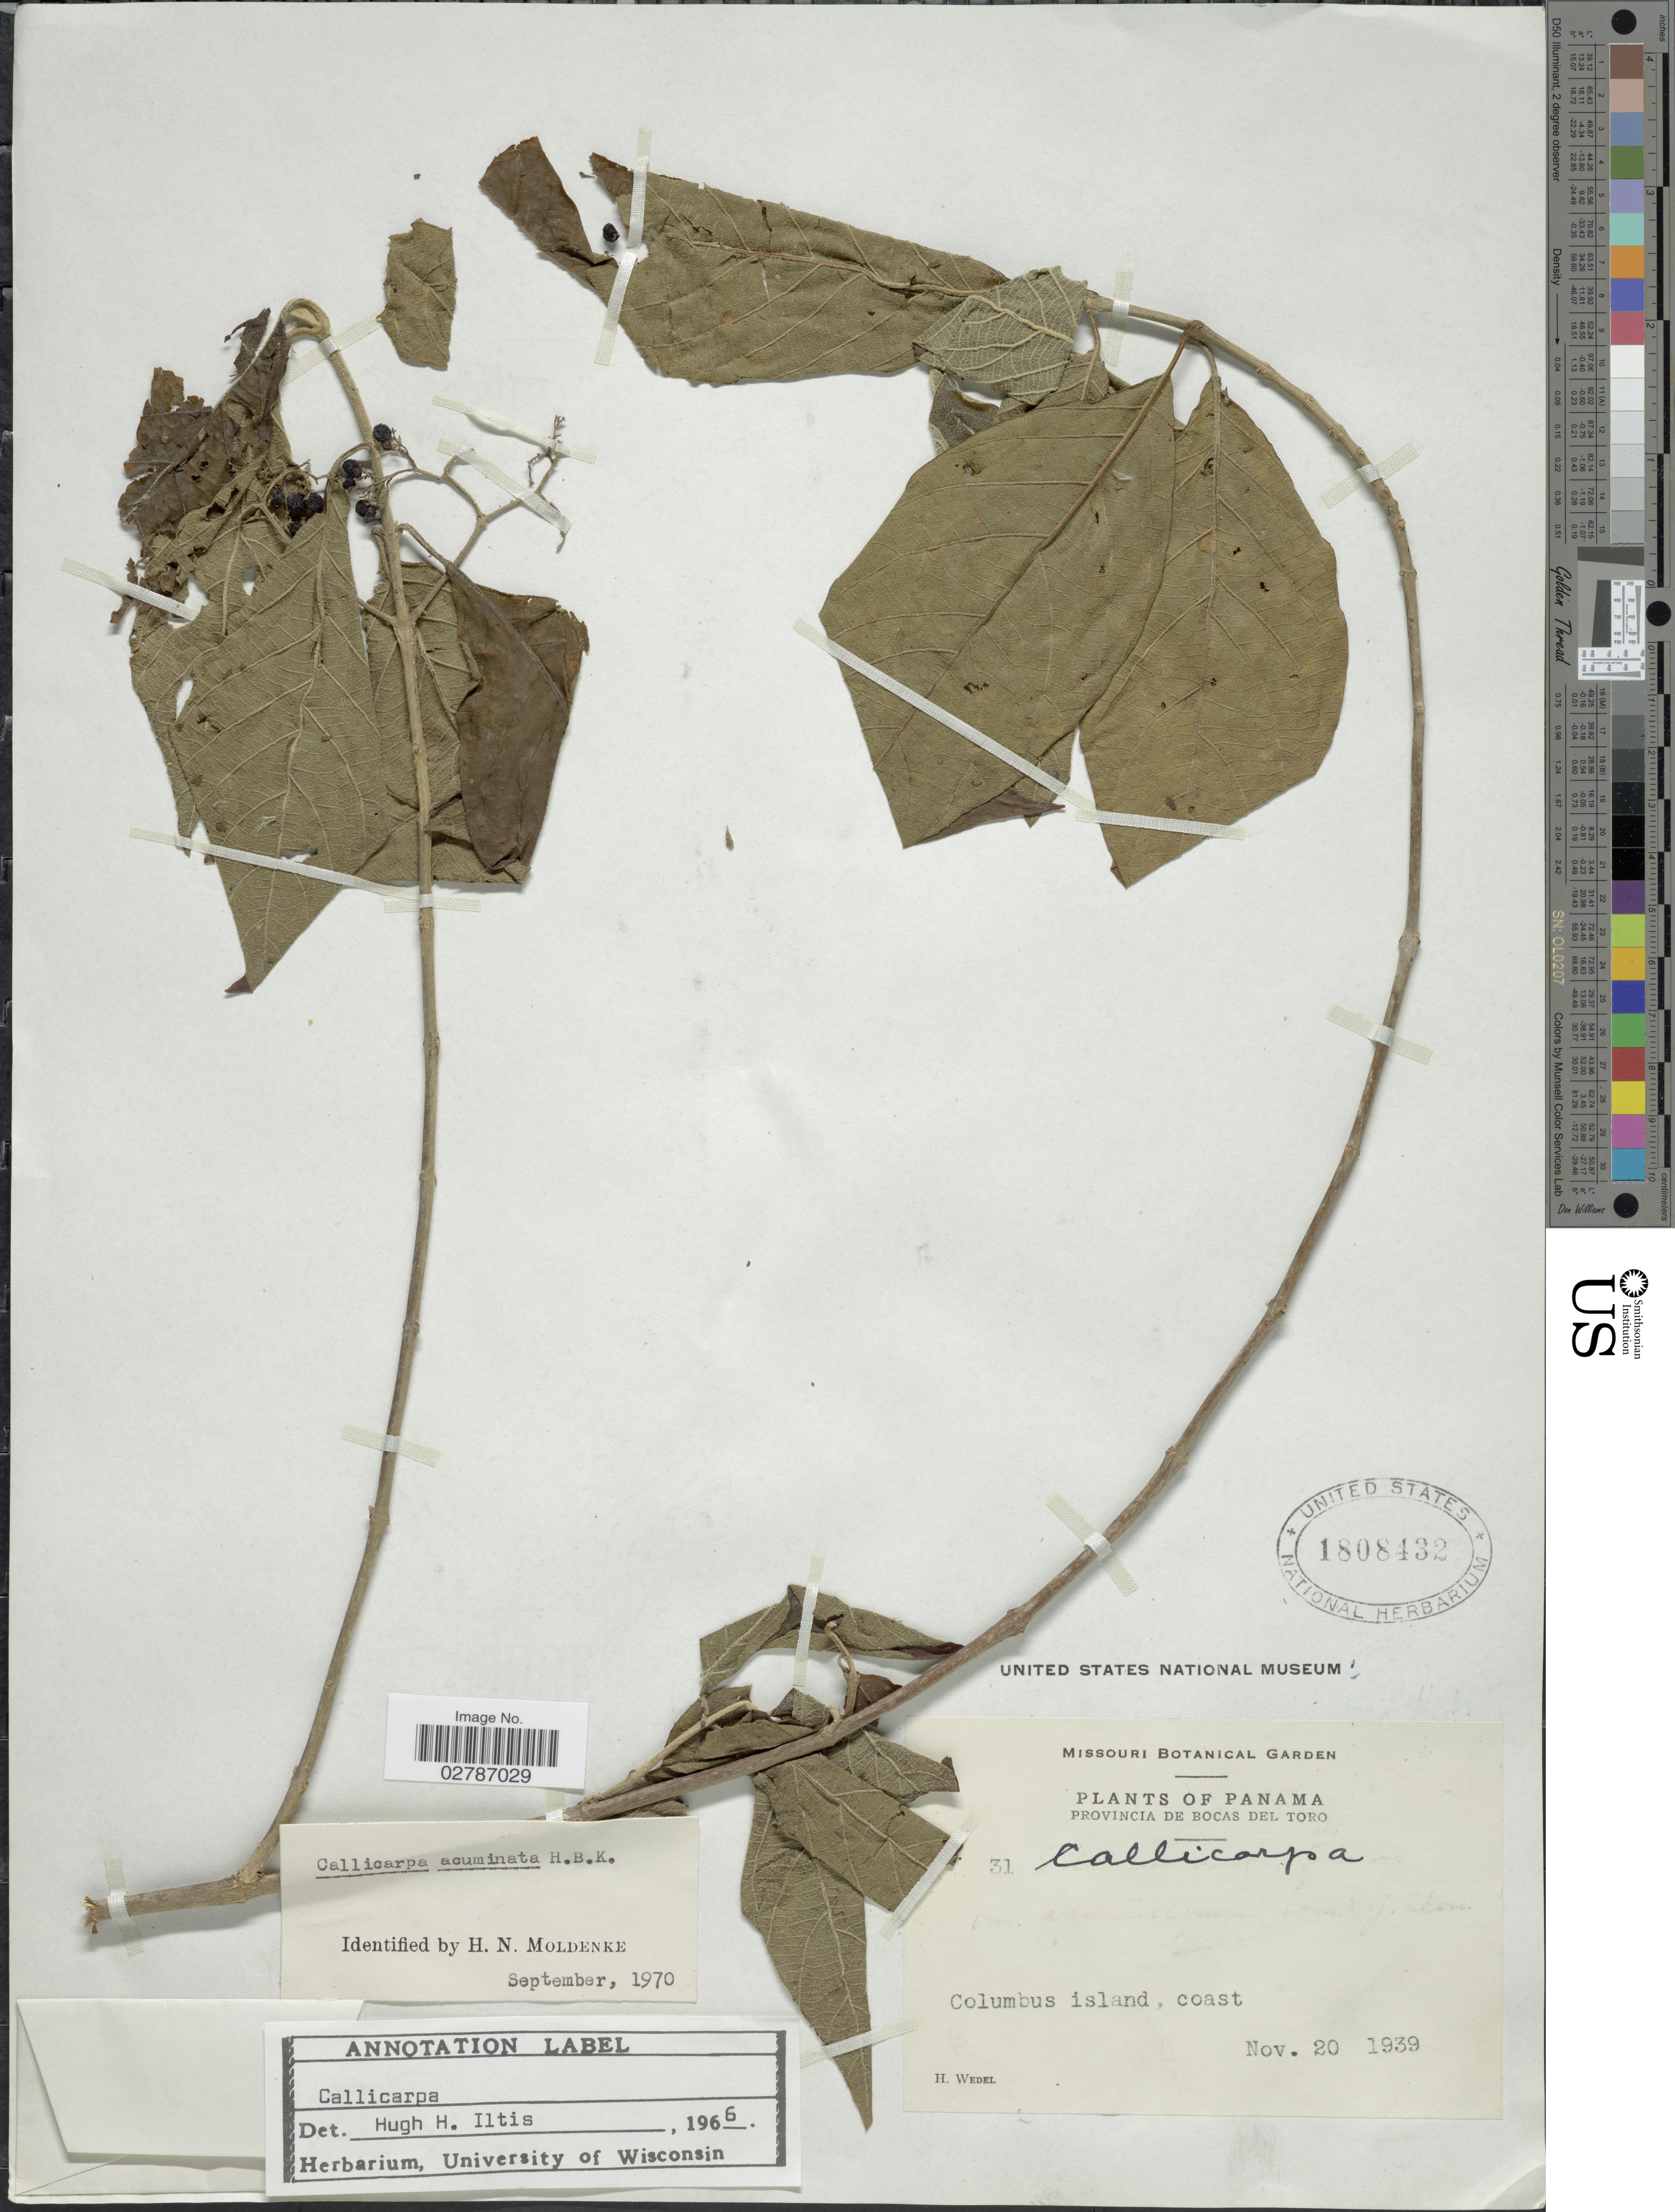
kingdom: Plantae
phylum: Tracheophyta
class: Magnoliopsida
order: Lamiales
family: Lamiaceae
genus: Callicarpa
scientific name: Callicarpa acuminata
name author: Kunth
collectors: H. von Wedel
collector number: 31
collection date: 1939-11-20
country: Panama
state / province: Bocas del Toro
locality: Columbus island, coast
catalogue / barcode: US 1808432